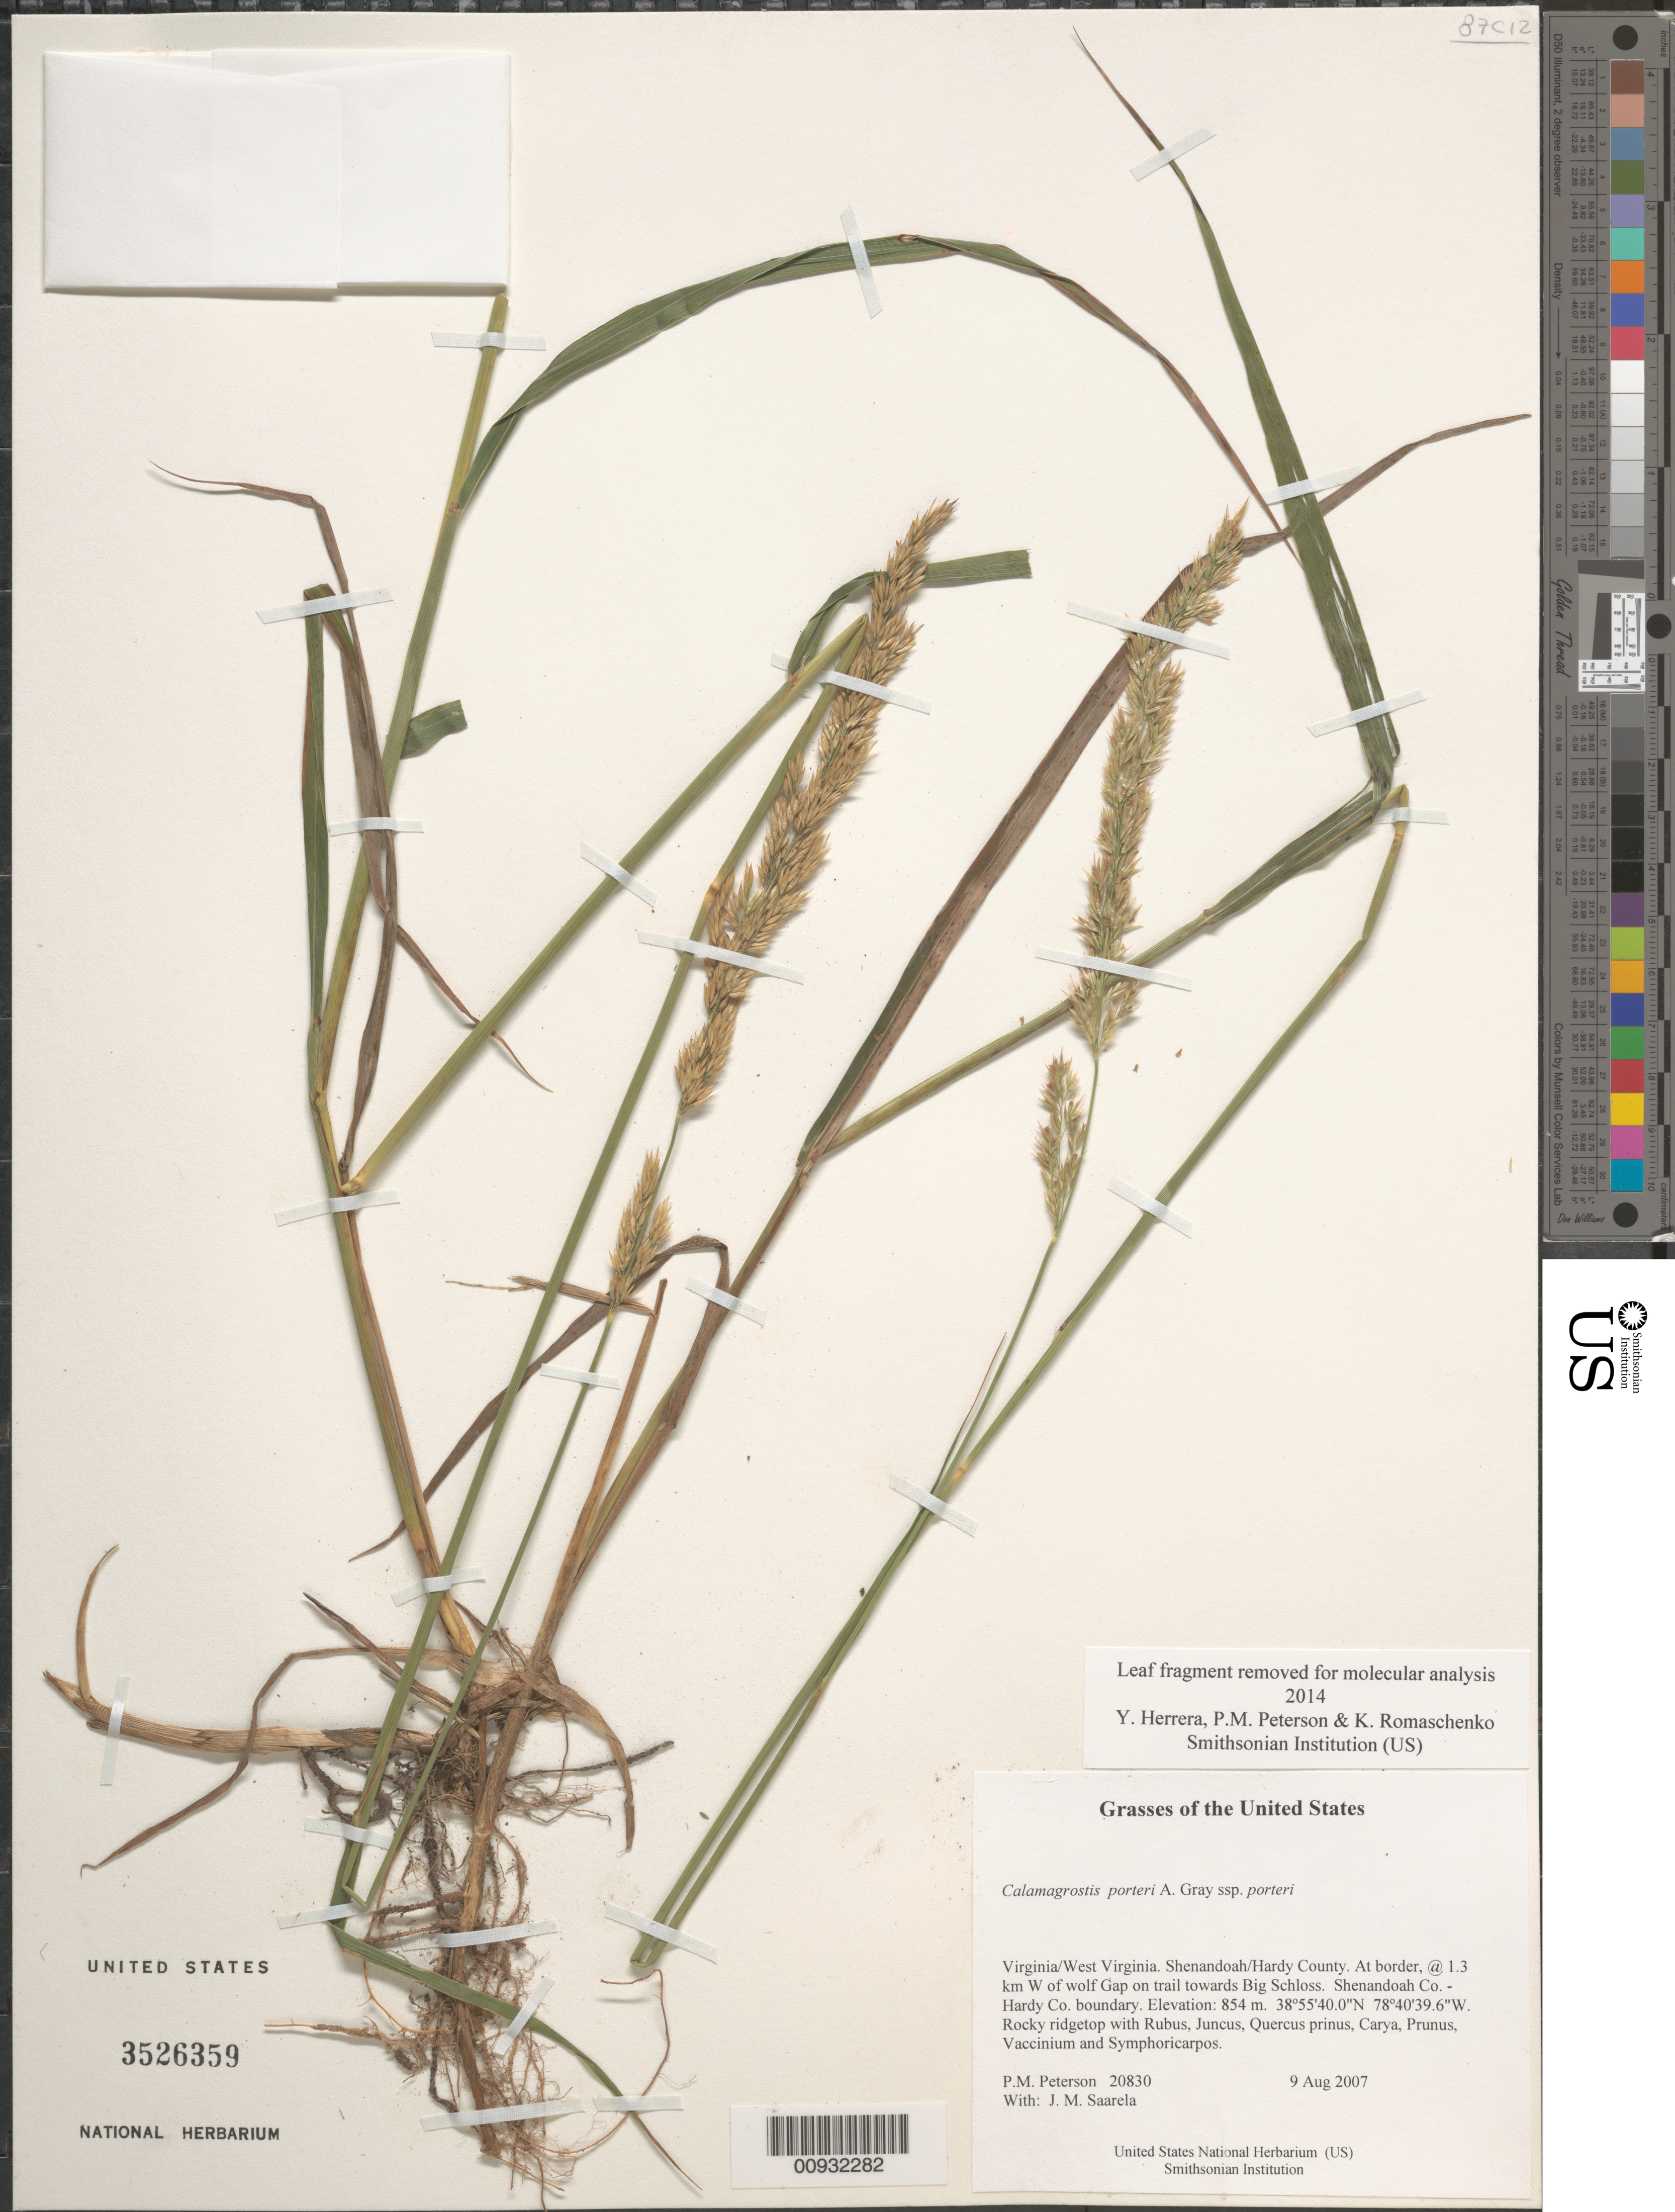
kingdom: Plantae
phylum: Tracheophyta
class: Liliopsida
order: Poales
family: Poaceae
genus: Calamagrostis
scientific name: Calamagrostis porteri subsp. porteri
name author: A. Gray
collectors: P. M. Peterson & J. Saarela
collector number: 20830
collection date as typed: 09 Aug 2007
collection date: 2007-08-09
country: United States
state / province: Virginia / West Virginia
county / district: Shenandoah/Hardy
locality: At border, @ 1.3 km W of Wolf Gap on trail towards Big Schloss. Shenandoah Co. - Hardy Co. boundary.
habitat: Rocky ridgetop with Rubus, Juncus, Quercus prinus, Carya, Prunus, Vaccinium and Symphoricarpos.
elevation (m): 854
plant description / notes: Tissue sample 20830.31 depleted before it could be imported into EMu (4 Jun 2018). No Biorepository ID was ever assigned.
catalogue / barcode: US 3526359